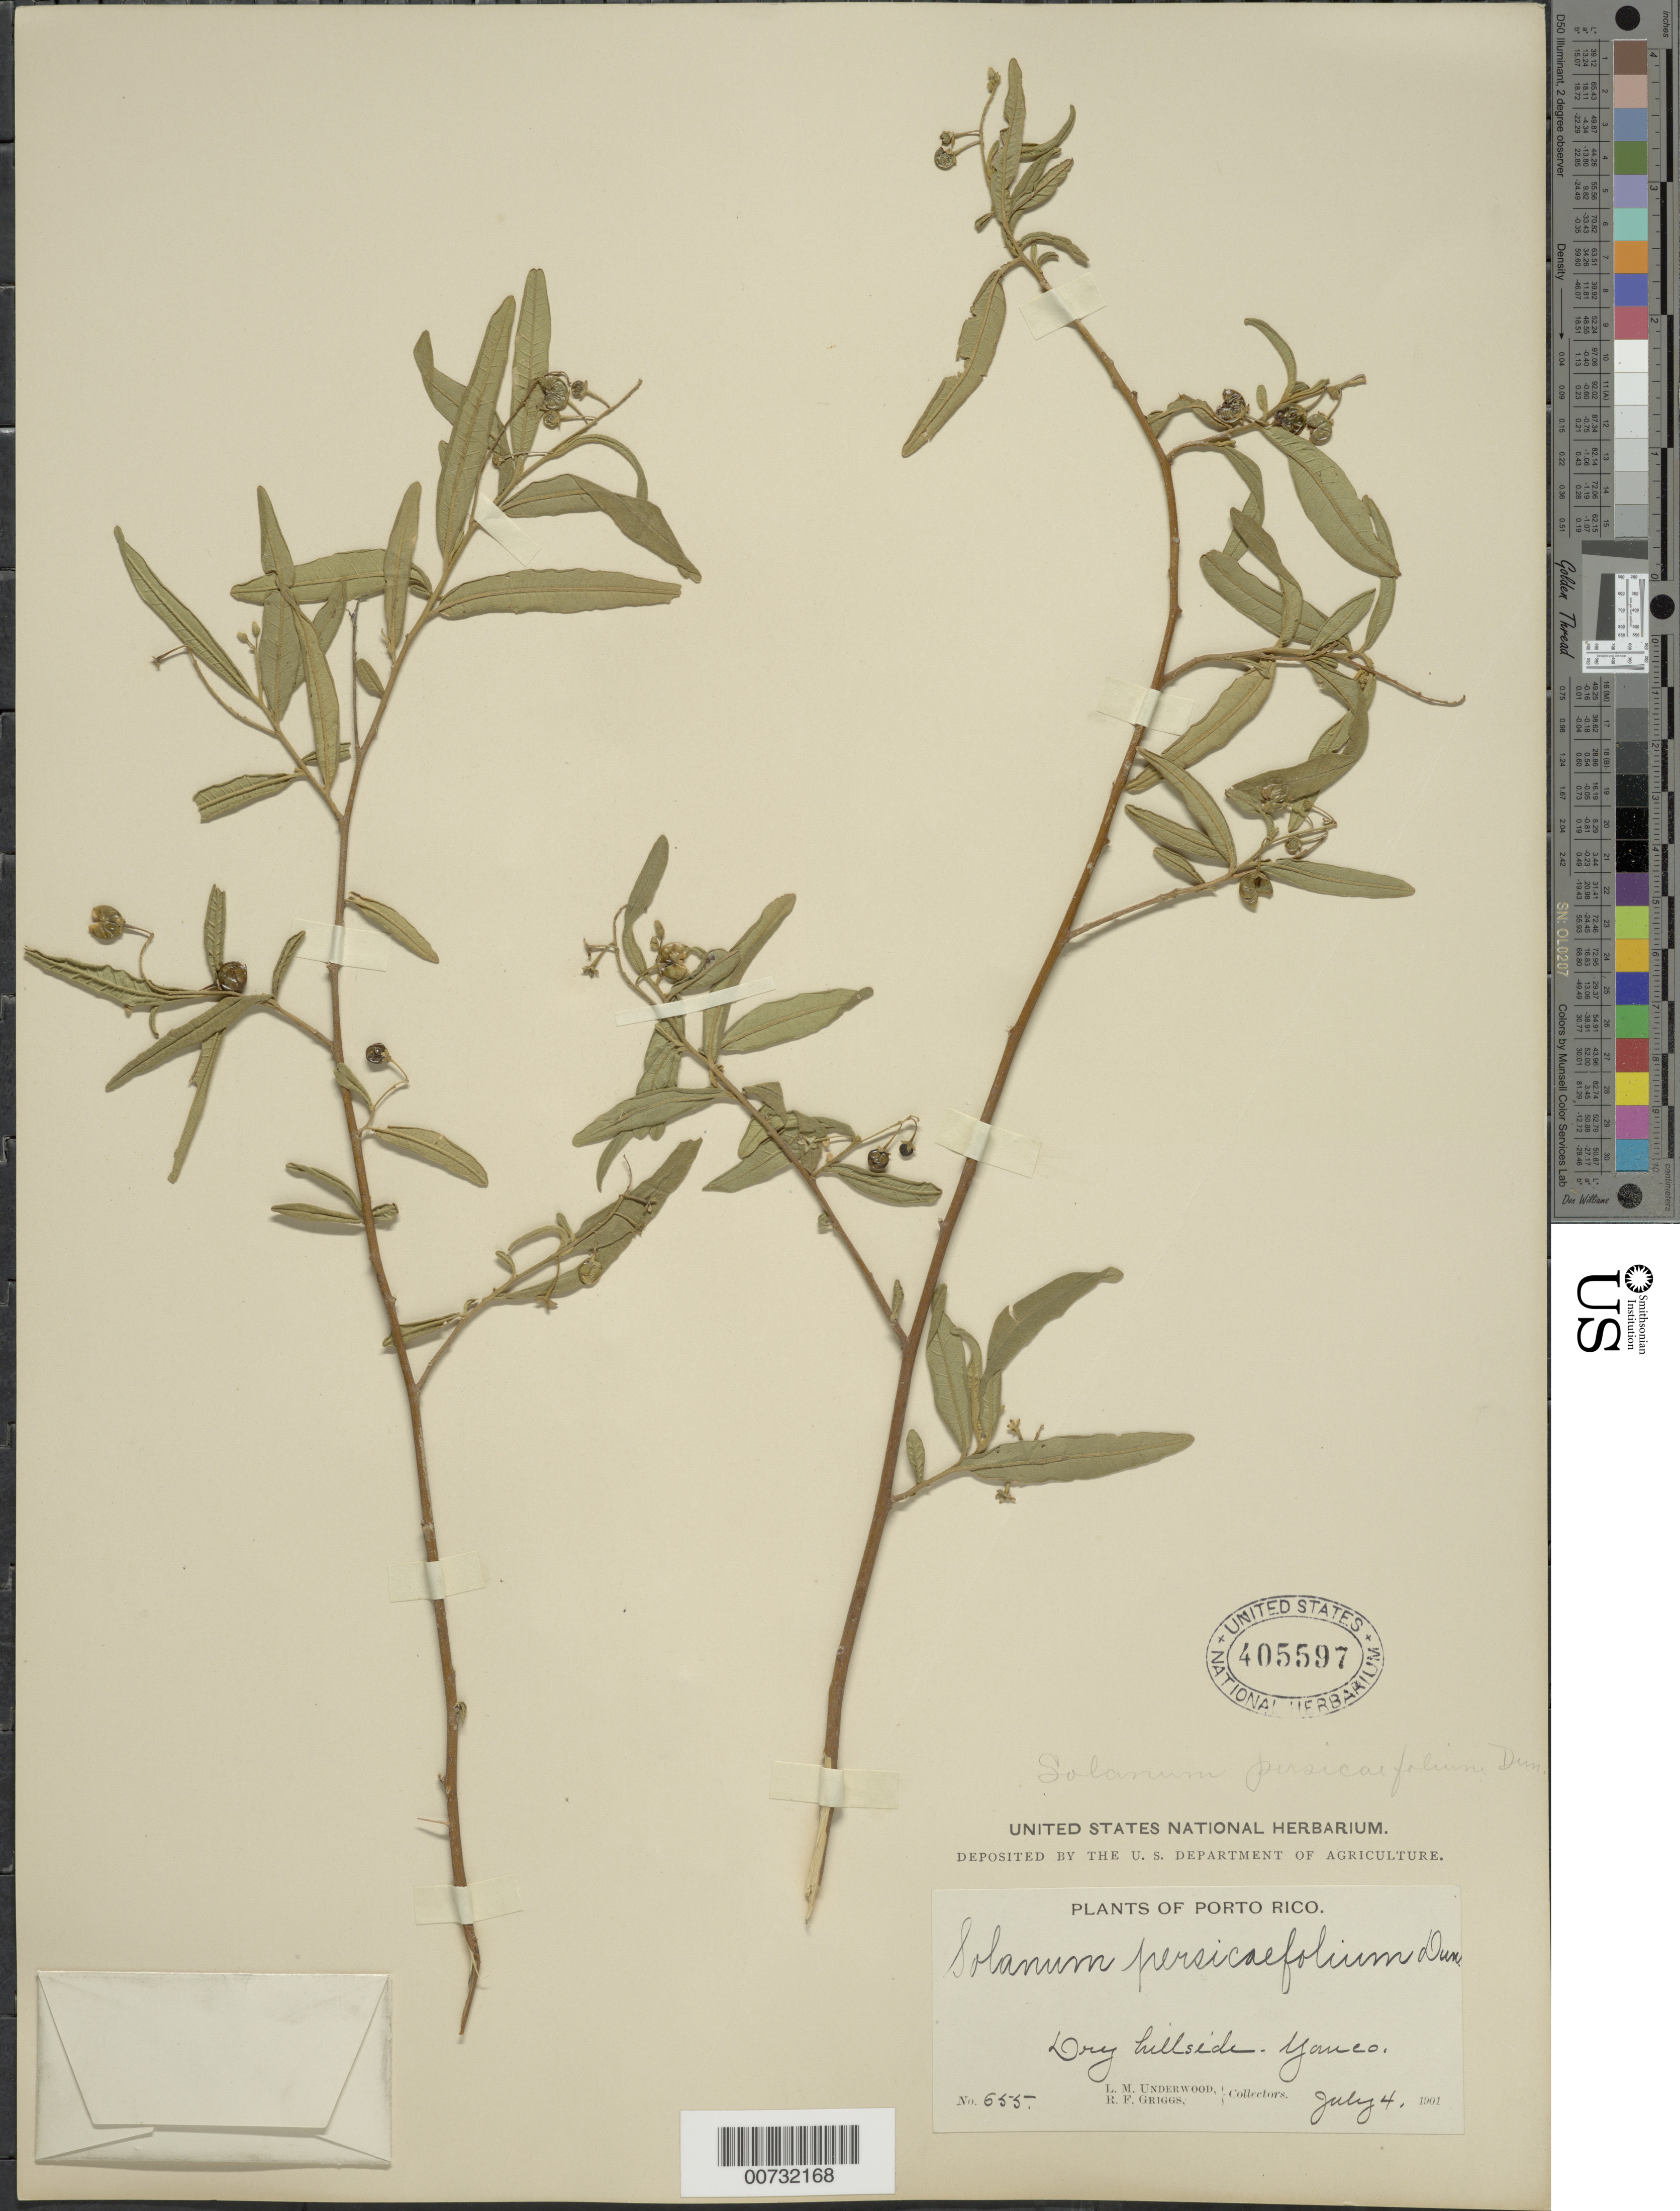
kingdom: Plantae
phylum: Tracheophyta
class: Magnoliopsida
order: Solanales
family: Solanaceae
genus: Solanum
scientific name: Solanum bahamense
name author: L.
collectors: L. M. Underwood & R. F. Griggs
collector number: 655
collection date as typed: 04 Jul 1901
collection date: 1901-07-04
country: Puerto Rico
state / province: Yauco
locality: Yauco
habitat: Hillside, dry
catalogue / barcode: US 405597